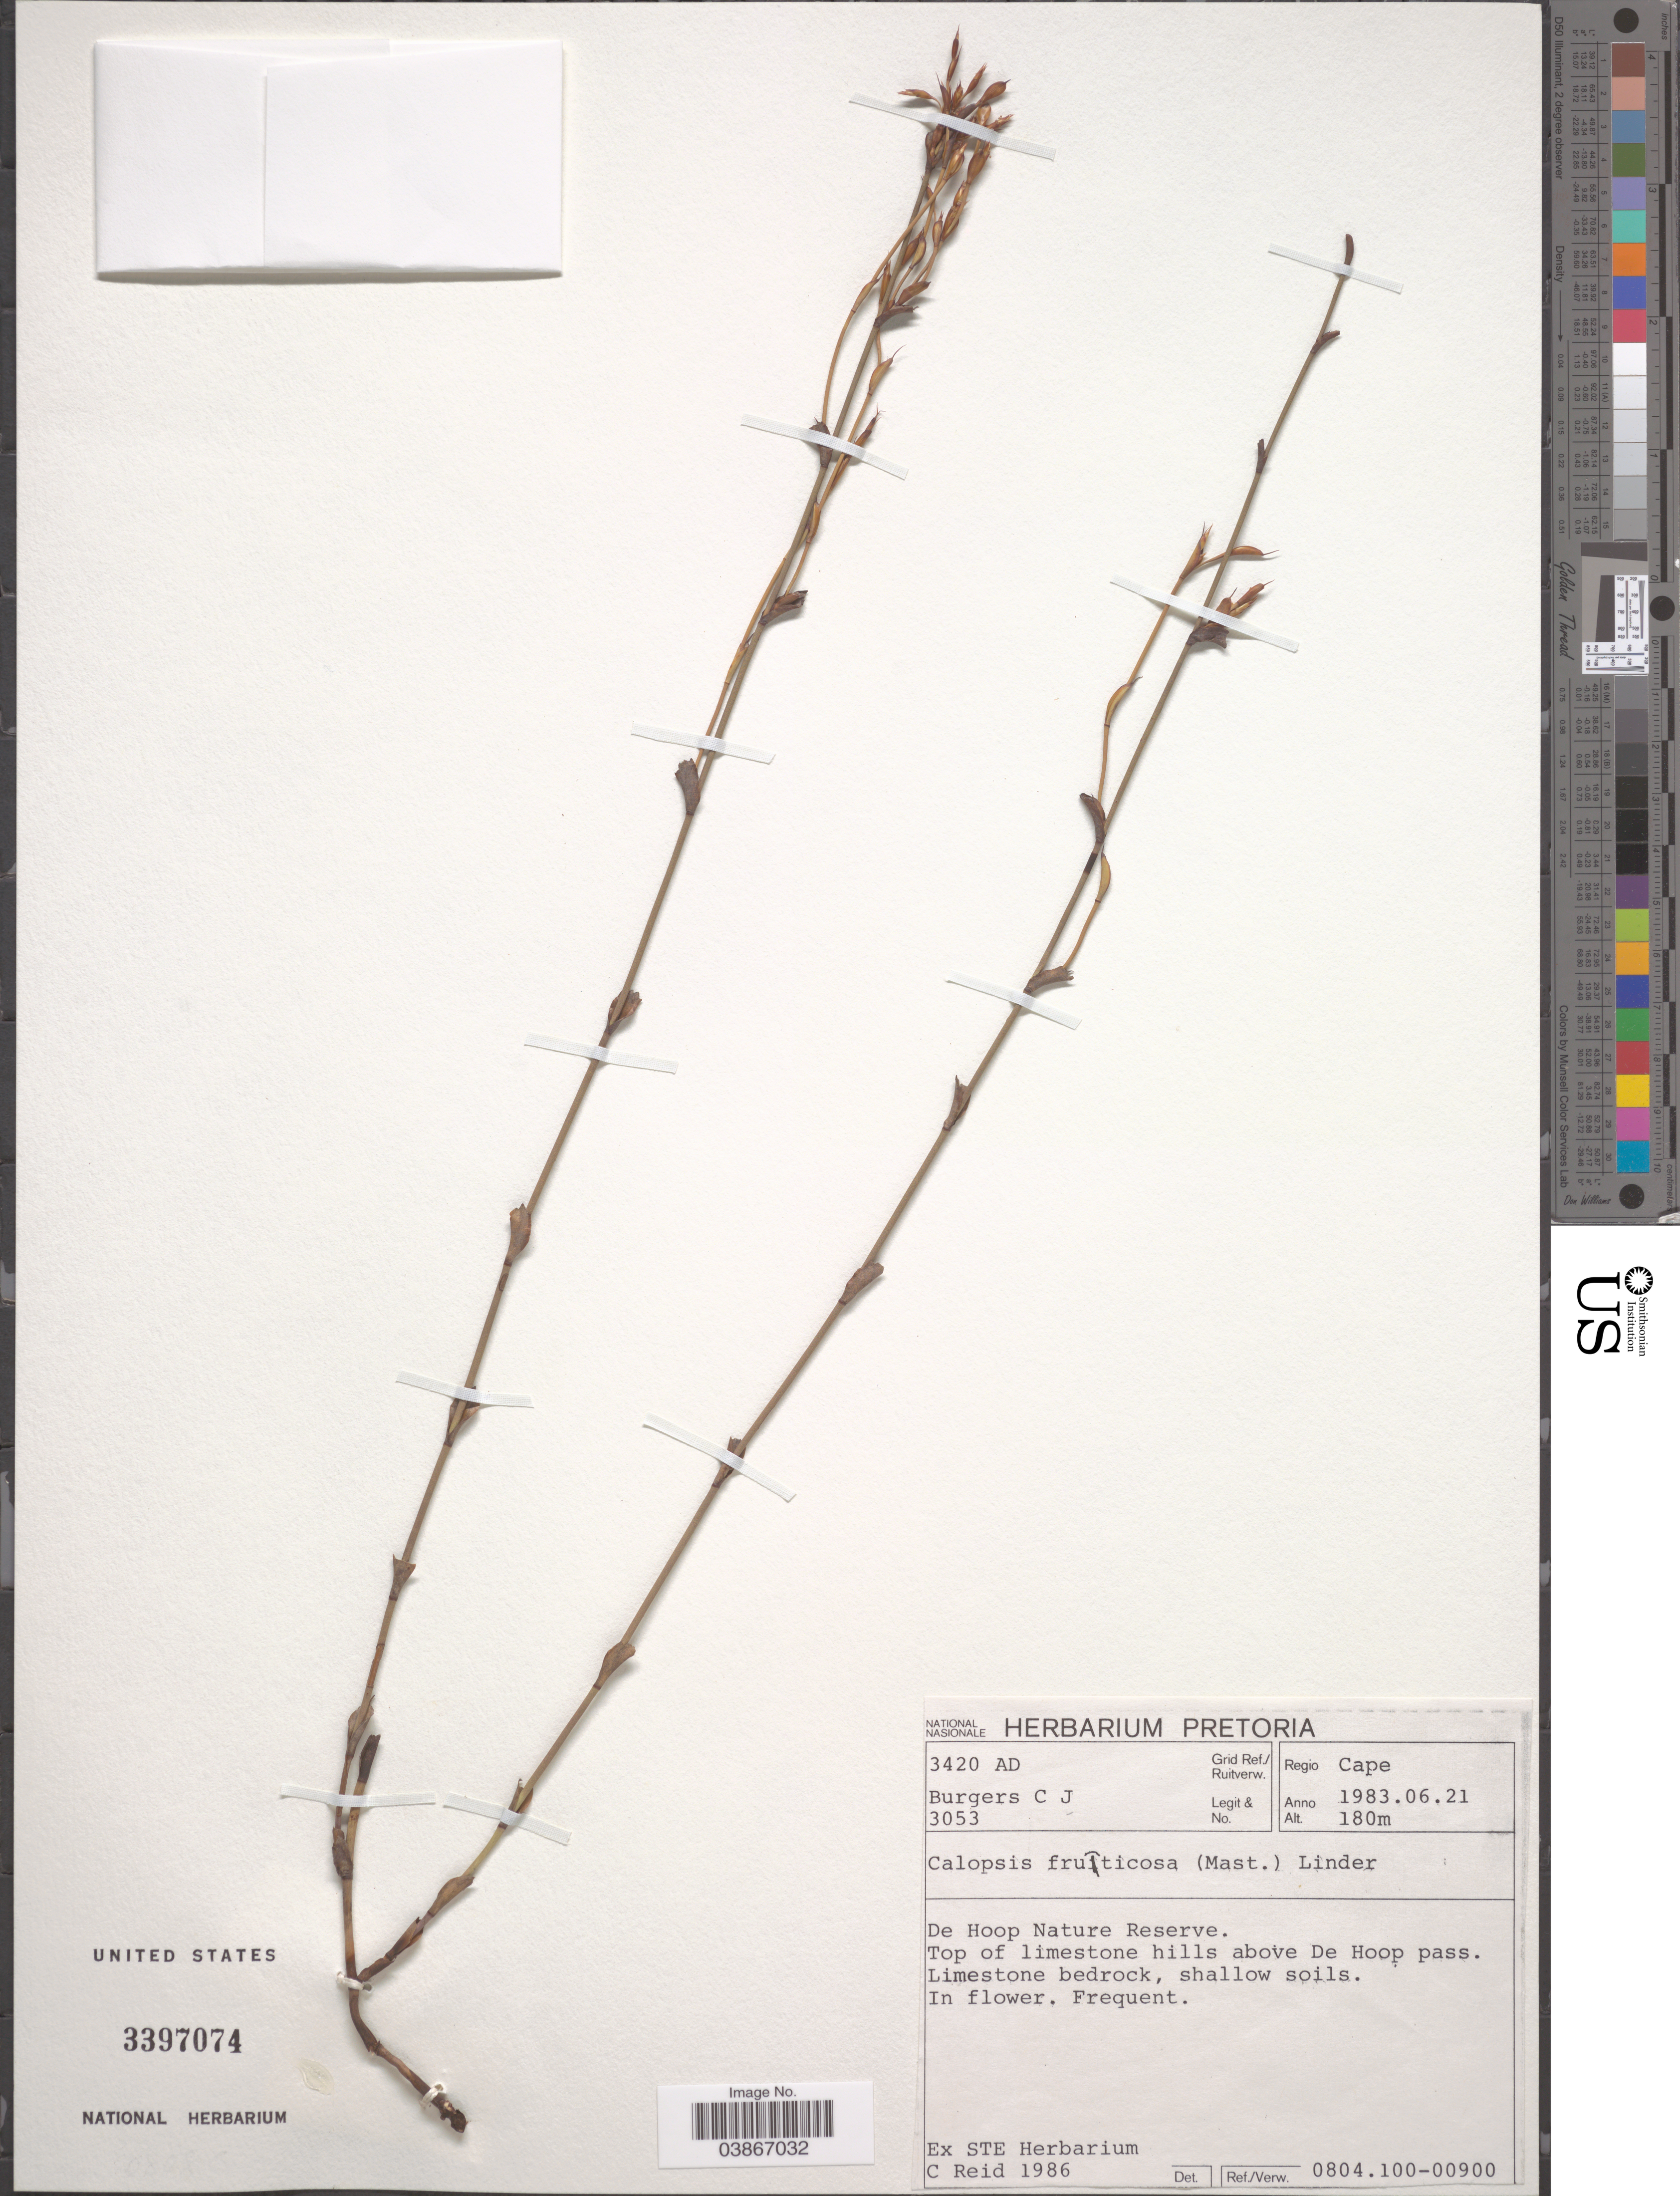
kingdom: Plantae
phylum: Tracheophyta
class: Liliopsida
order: Poales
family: Restionaceae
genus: Restio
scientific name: Restio calcicola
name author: H.P. Linder & C.R. Hardy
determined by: Strong, Mark T., (BOT), Smithsonian Institution - National Museum of Natural History (UNITED STATES)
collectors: C. Burgers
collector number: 3053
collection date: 1983-06-21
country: South Africa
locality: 3420 AD Grid Ref./Ruitverw. Regio Cape. De Hoop Nature Reserve. Top of limestone hills above De Hoop pass.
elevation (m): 180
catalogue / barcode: US 3397074